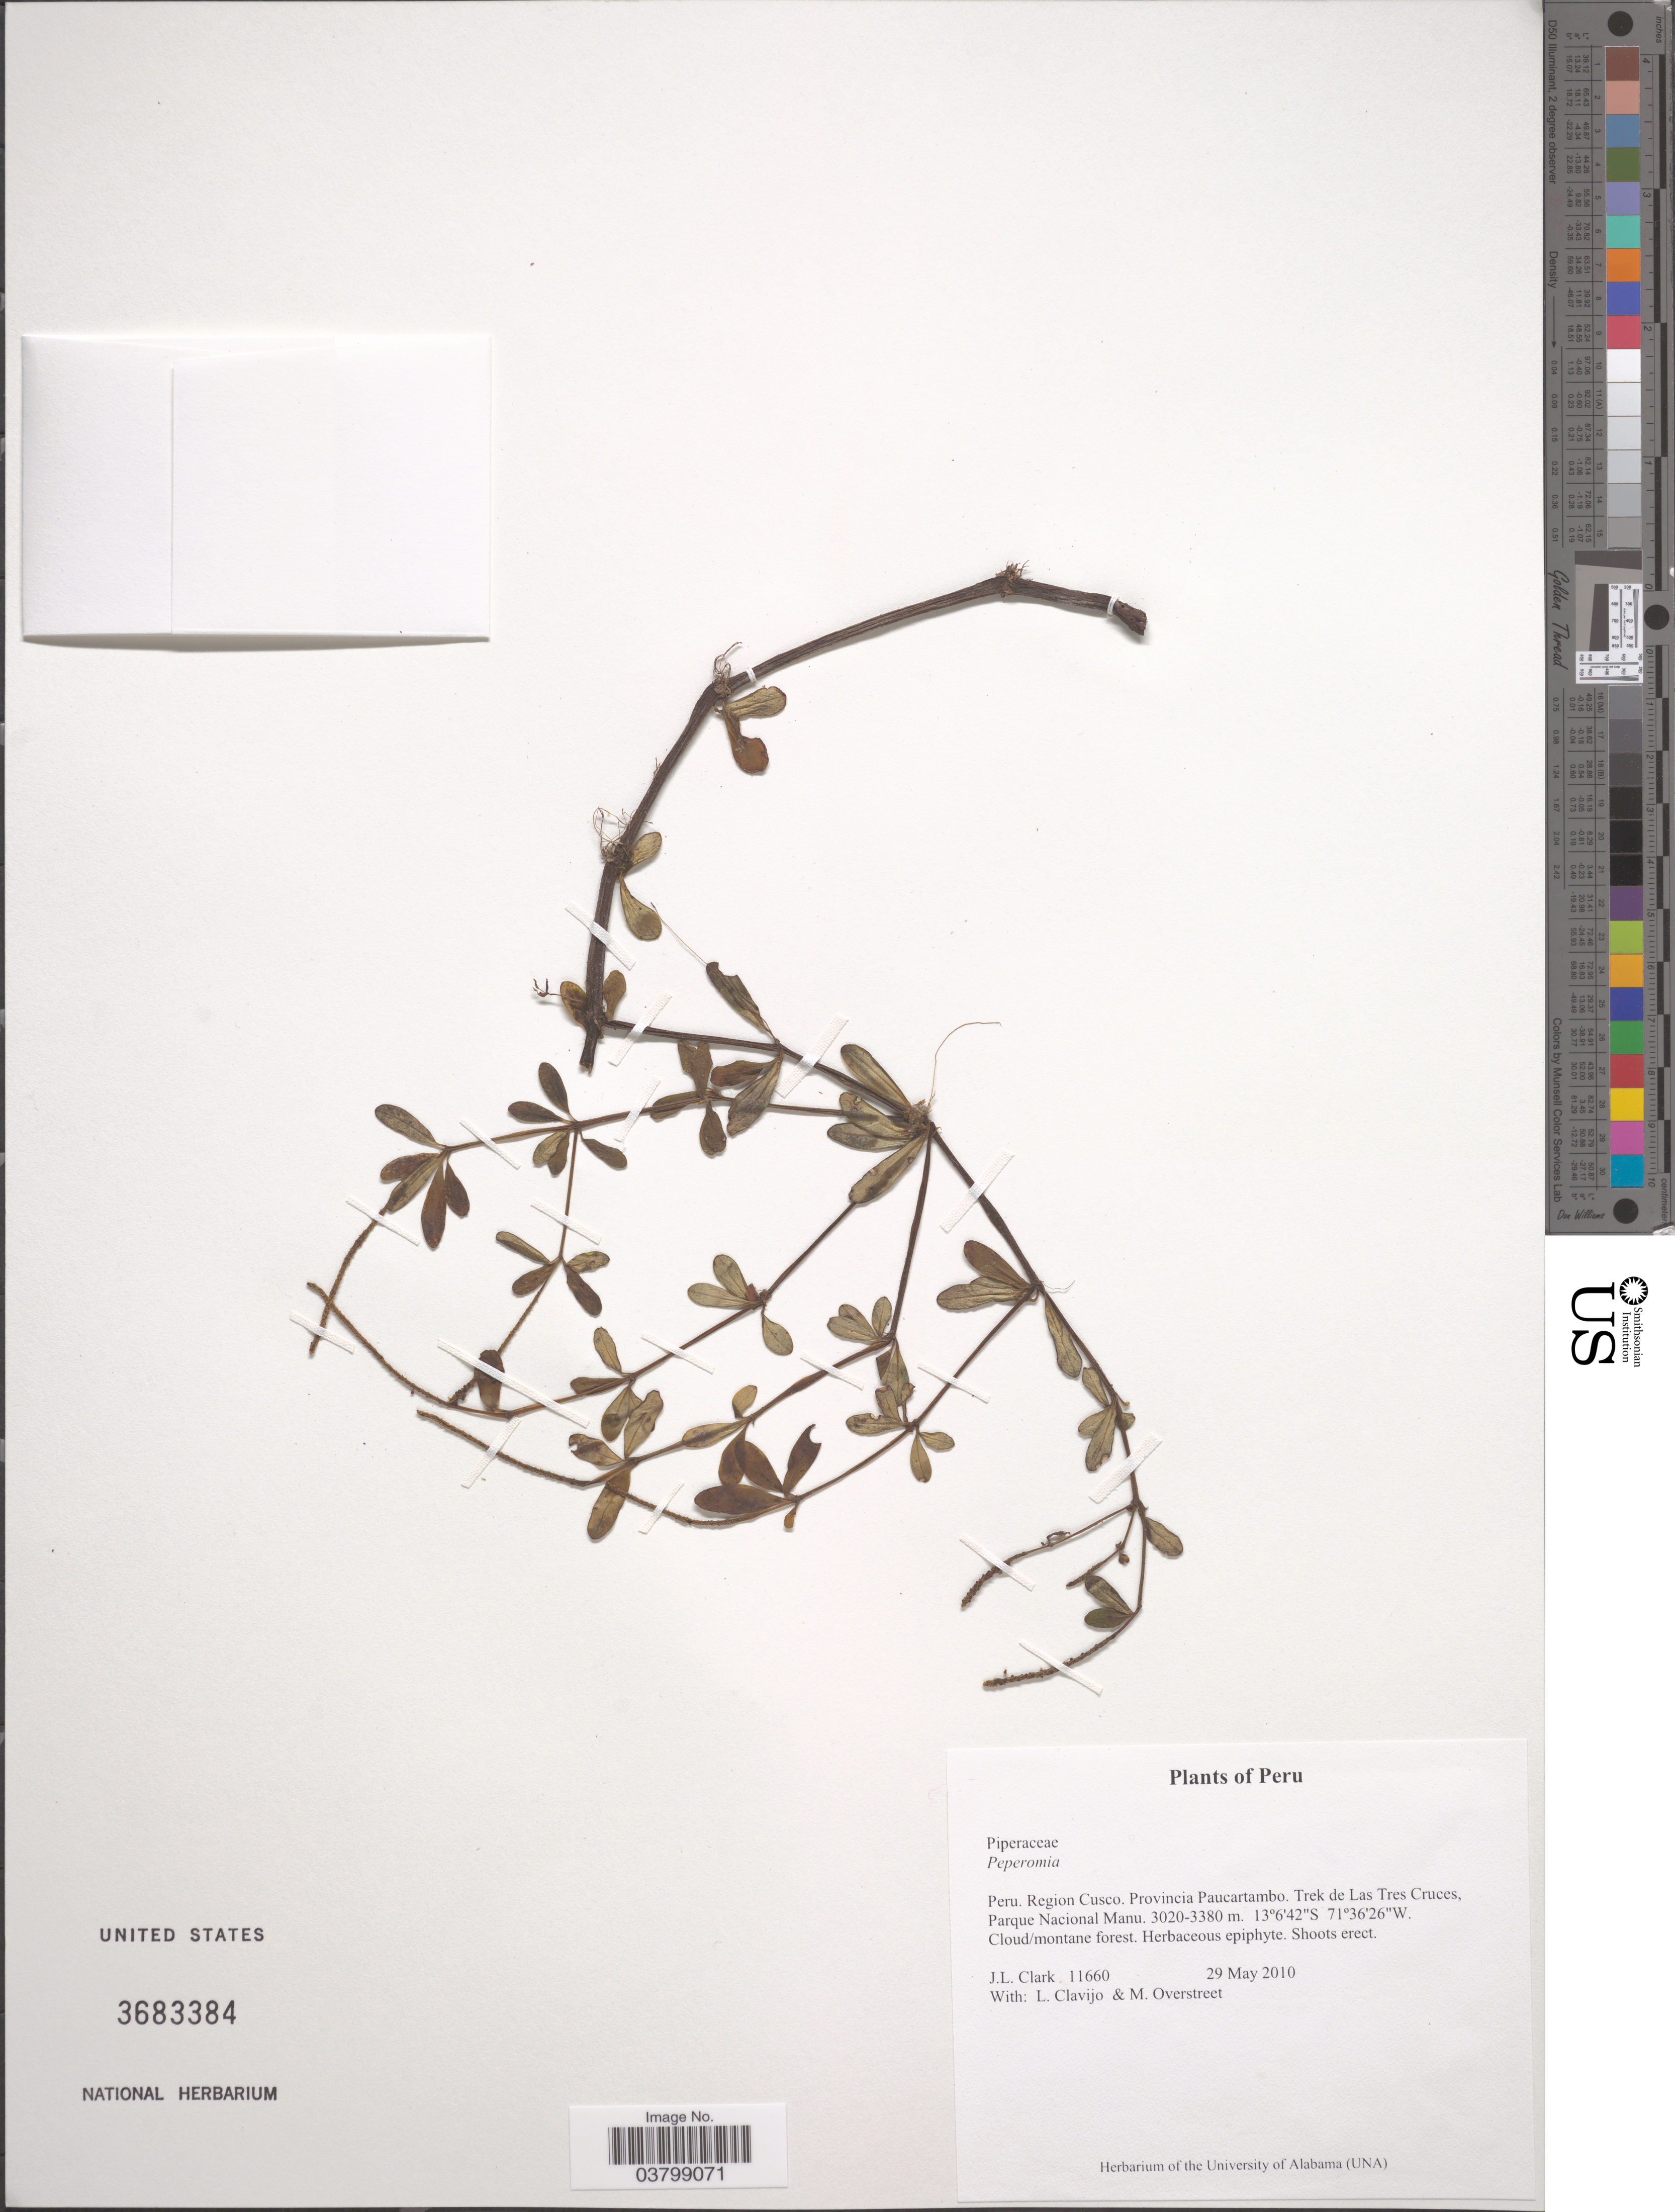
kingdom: Plantae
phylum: Tracheophyta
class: Magnoliopsida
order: Piperales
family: Piperaceae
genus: Peperomia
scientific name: Peperomia microphylla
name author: Kunth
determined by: Pino, Guillermo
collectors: J. L. Clark, L. Clavijo & M. Overstreet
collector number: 11660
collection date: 2010-05-29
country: Peru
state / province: Cusco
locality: Region Cusco, Provincia Paucartambo. Trek de Las Tres Cruces. Parque Nacional Manu.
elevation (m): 3020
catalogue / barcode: US 3683384